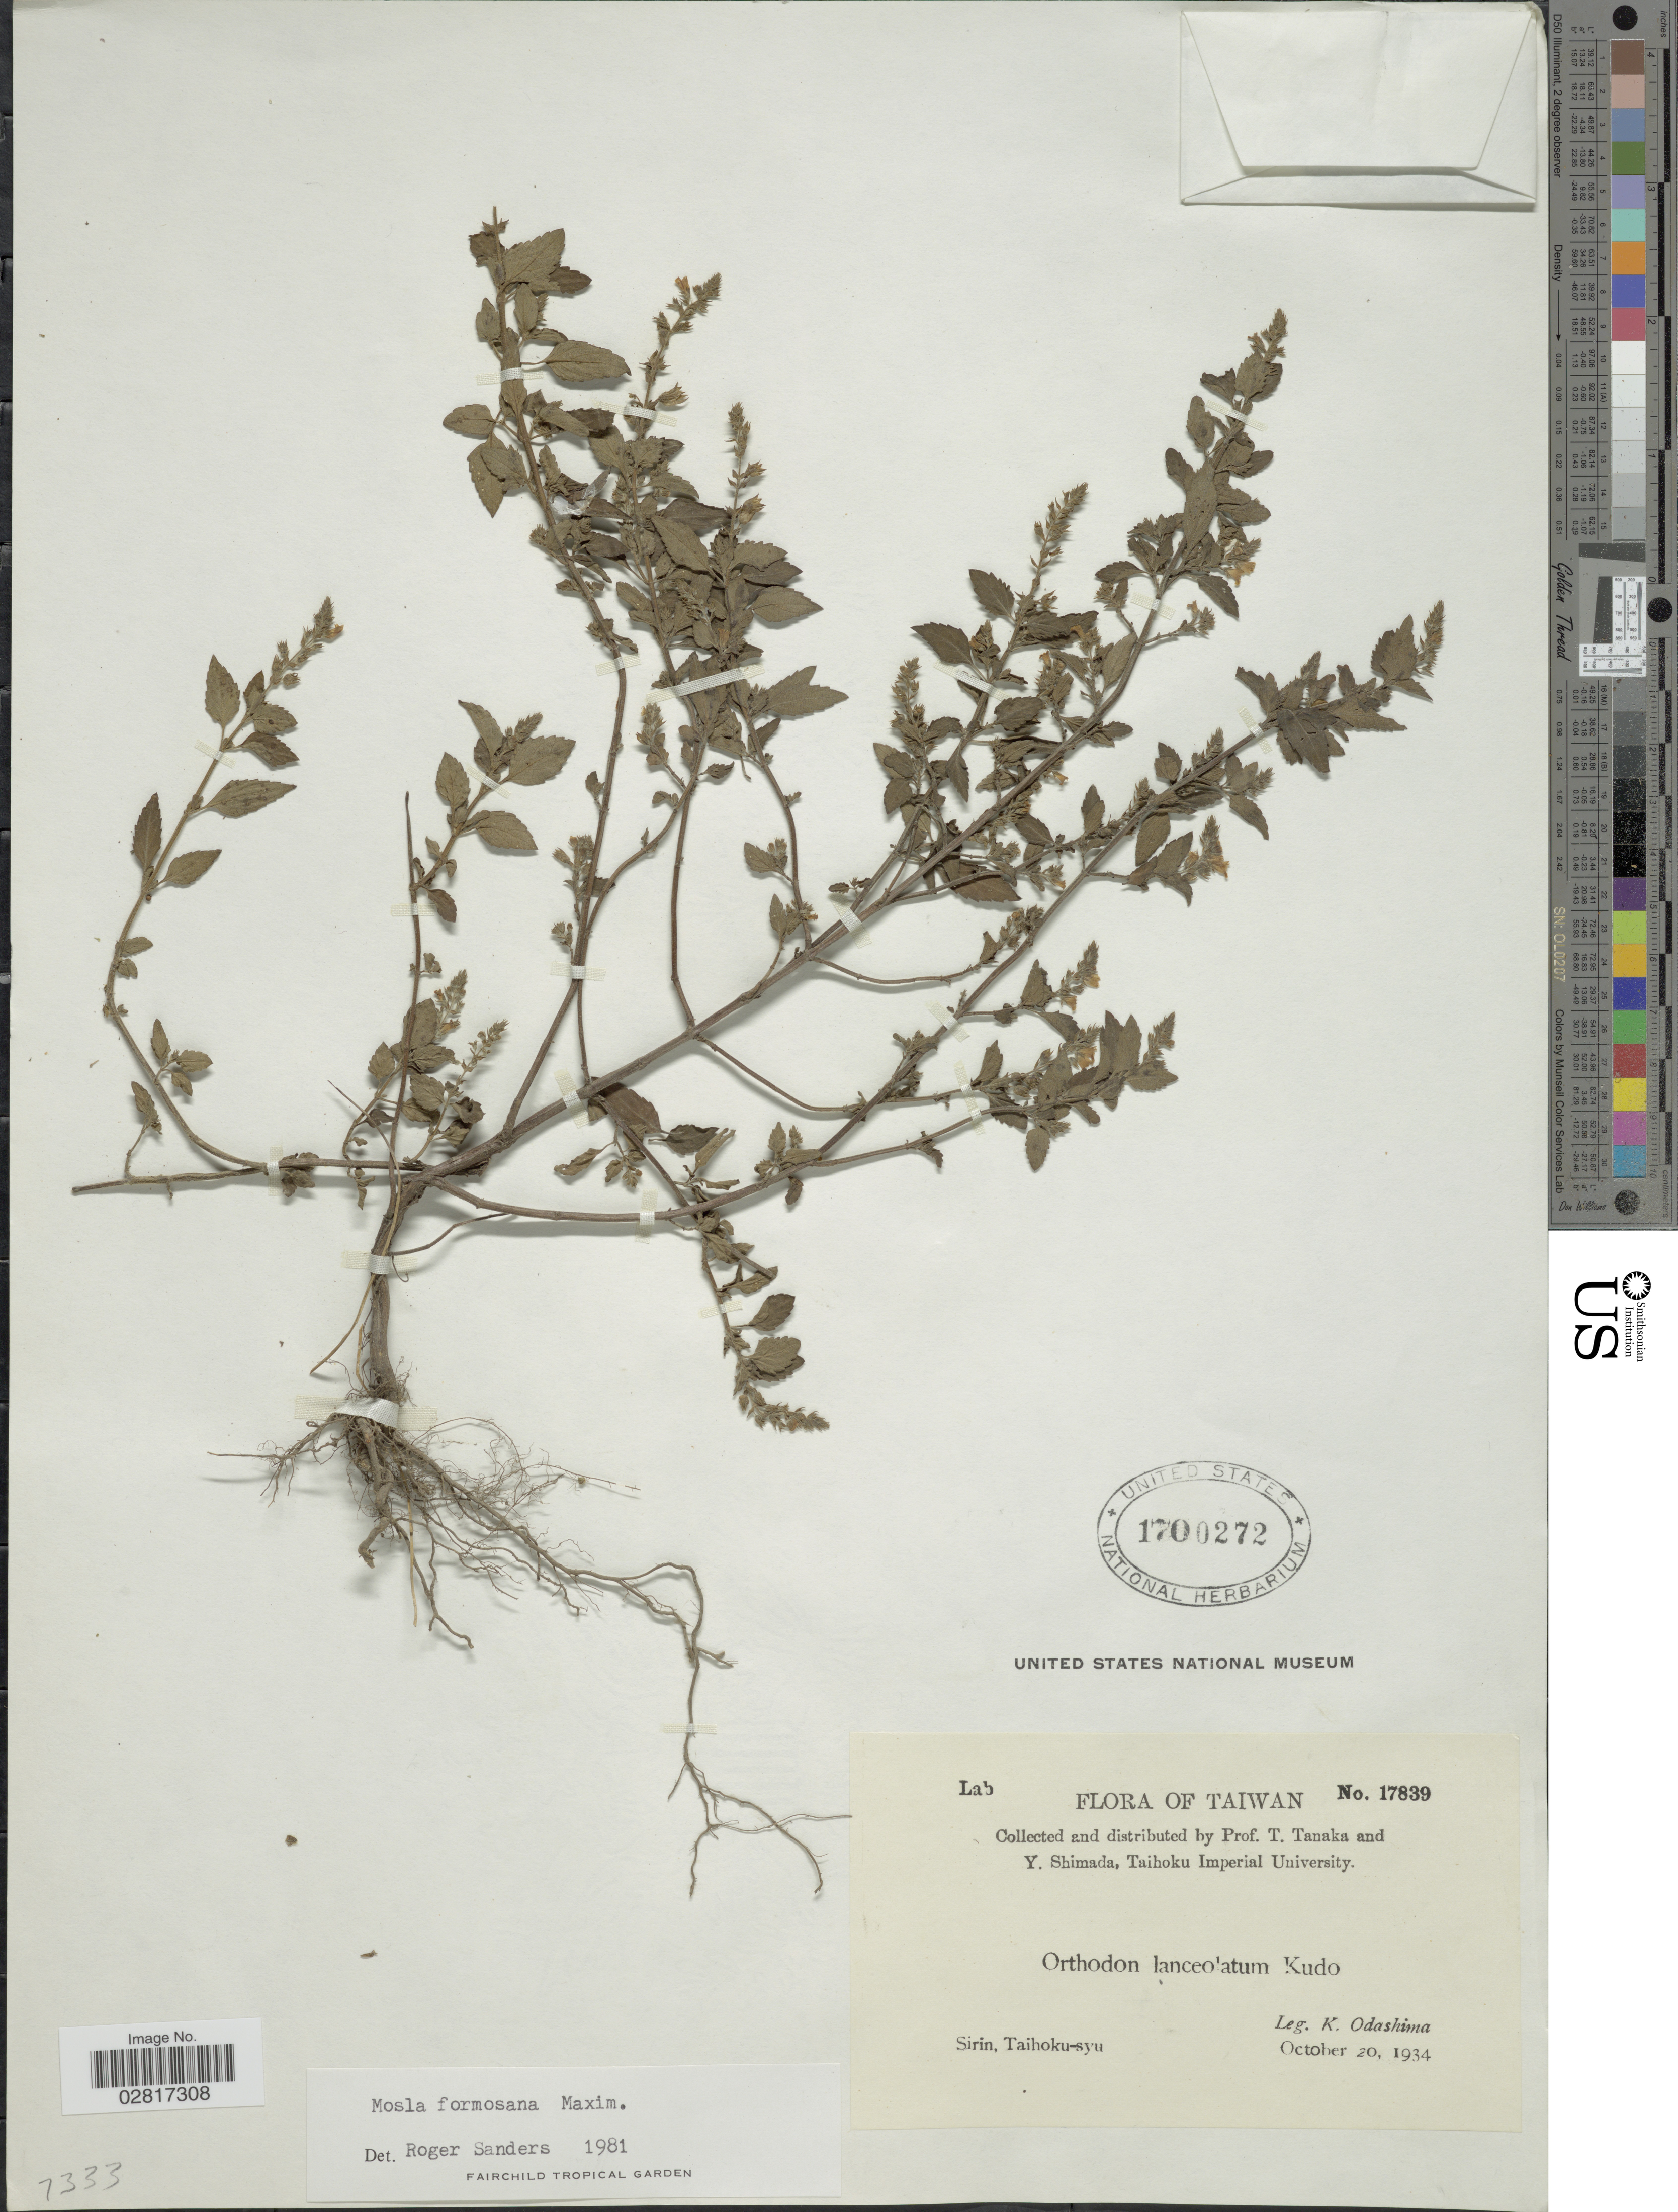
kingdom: Plantae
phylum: Tracheophyta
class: Magnoliopsida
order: Lamiales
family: Lamiaceae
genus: Mosla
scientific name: Mosla dianthera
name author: (Roxb.) Maxim.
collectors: K. Odashima & T. Tanaka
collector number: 17839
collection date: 1934-10-20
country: Taiwan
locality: Sirin, Taihoku-syu.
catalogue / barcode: US 1700272